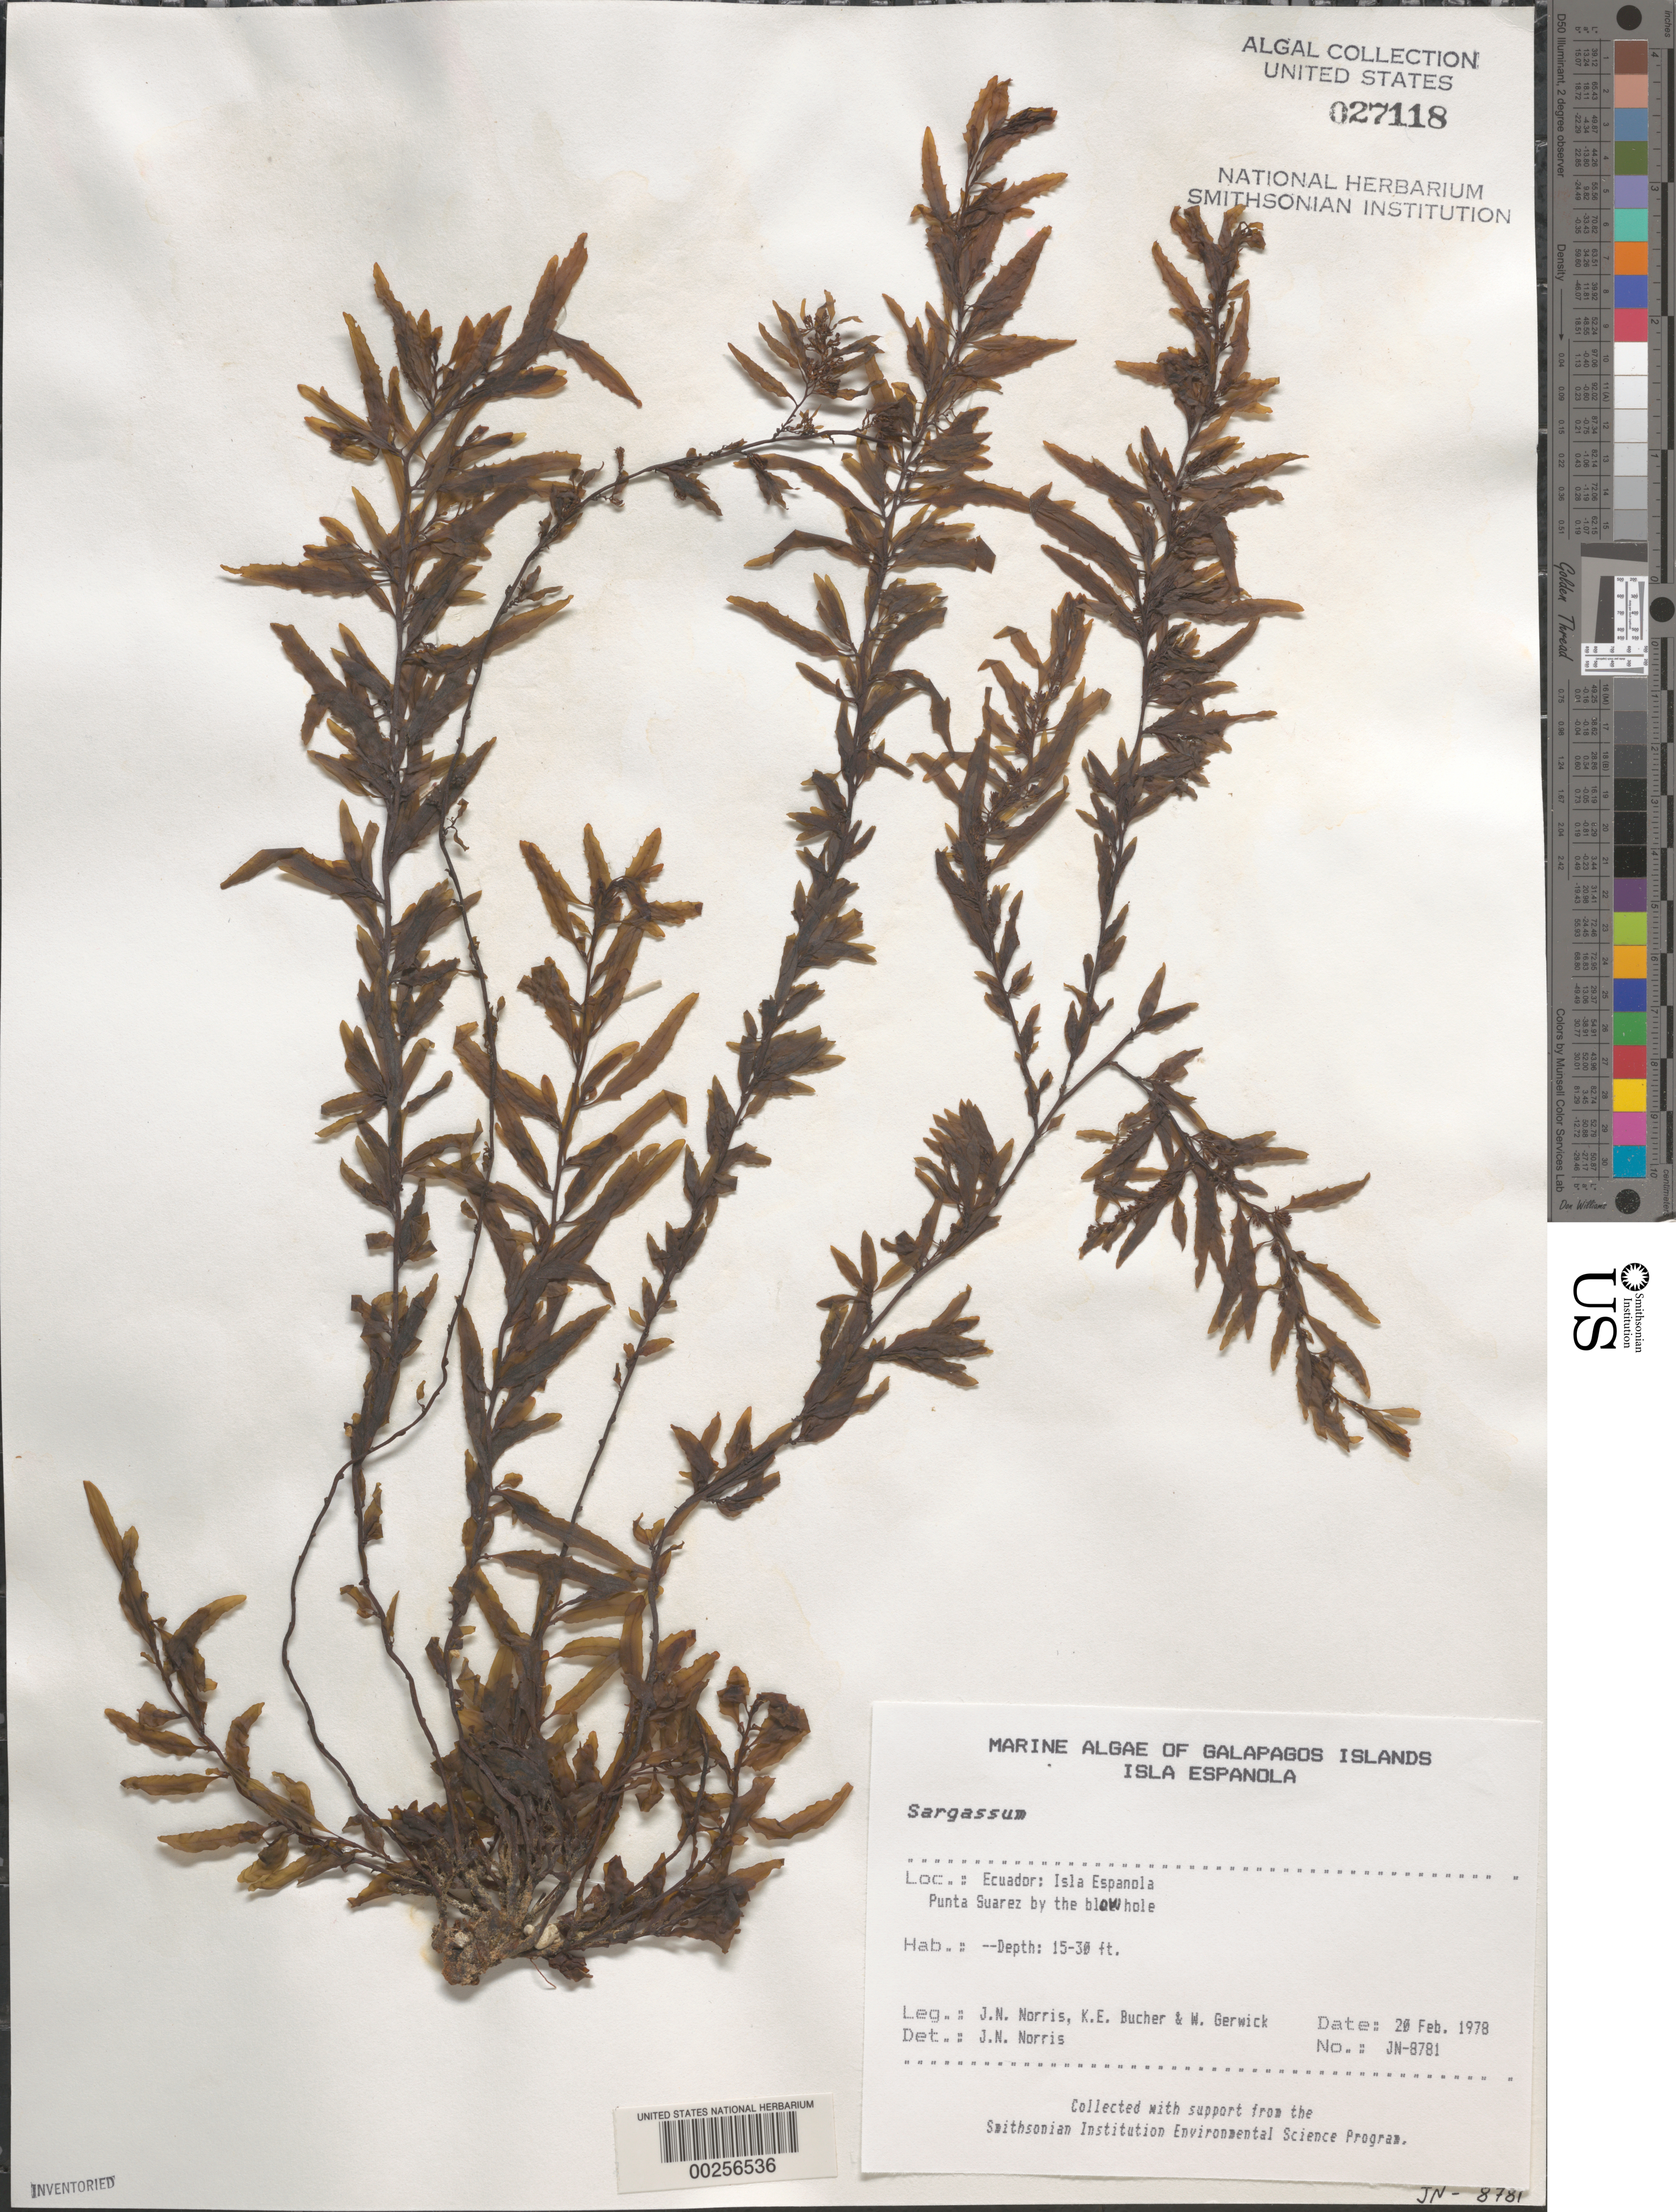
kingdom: Chromista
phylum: Ochrophyta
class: Phaeophyceae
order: Fucales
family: Sargassaceae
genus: Sargassum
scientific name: Sargassum sp.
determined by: Norris, James N.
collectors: J. N. Norris, K. E. Bucher & W. Gerwick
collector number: JN-8781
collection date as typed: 20 Feb 1978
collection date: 1978-02-20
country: Ecuador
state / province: Colón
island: Española [Hood]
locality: Punta Suarez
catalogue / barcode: US 27118